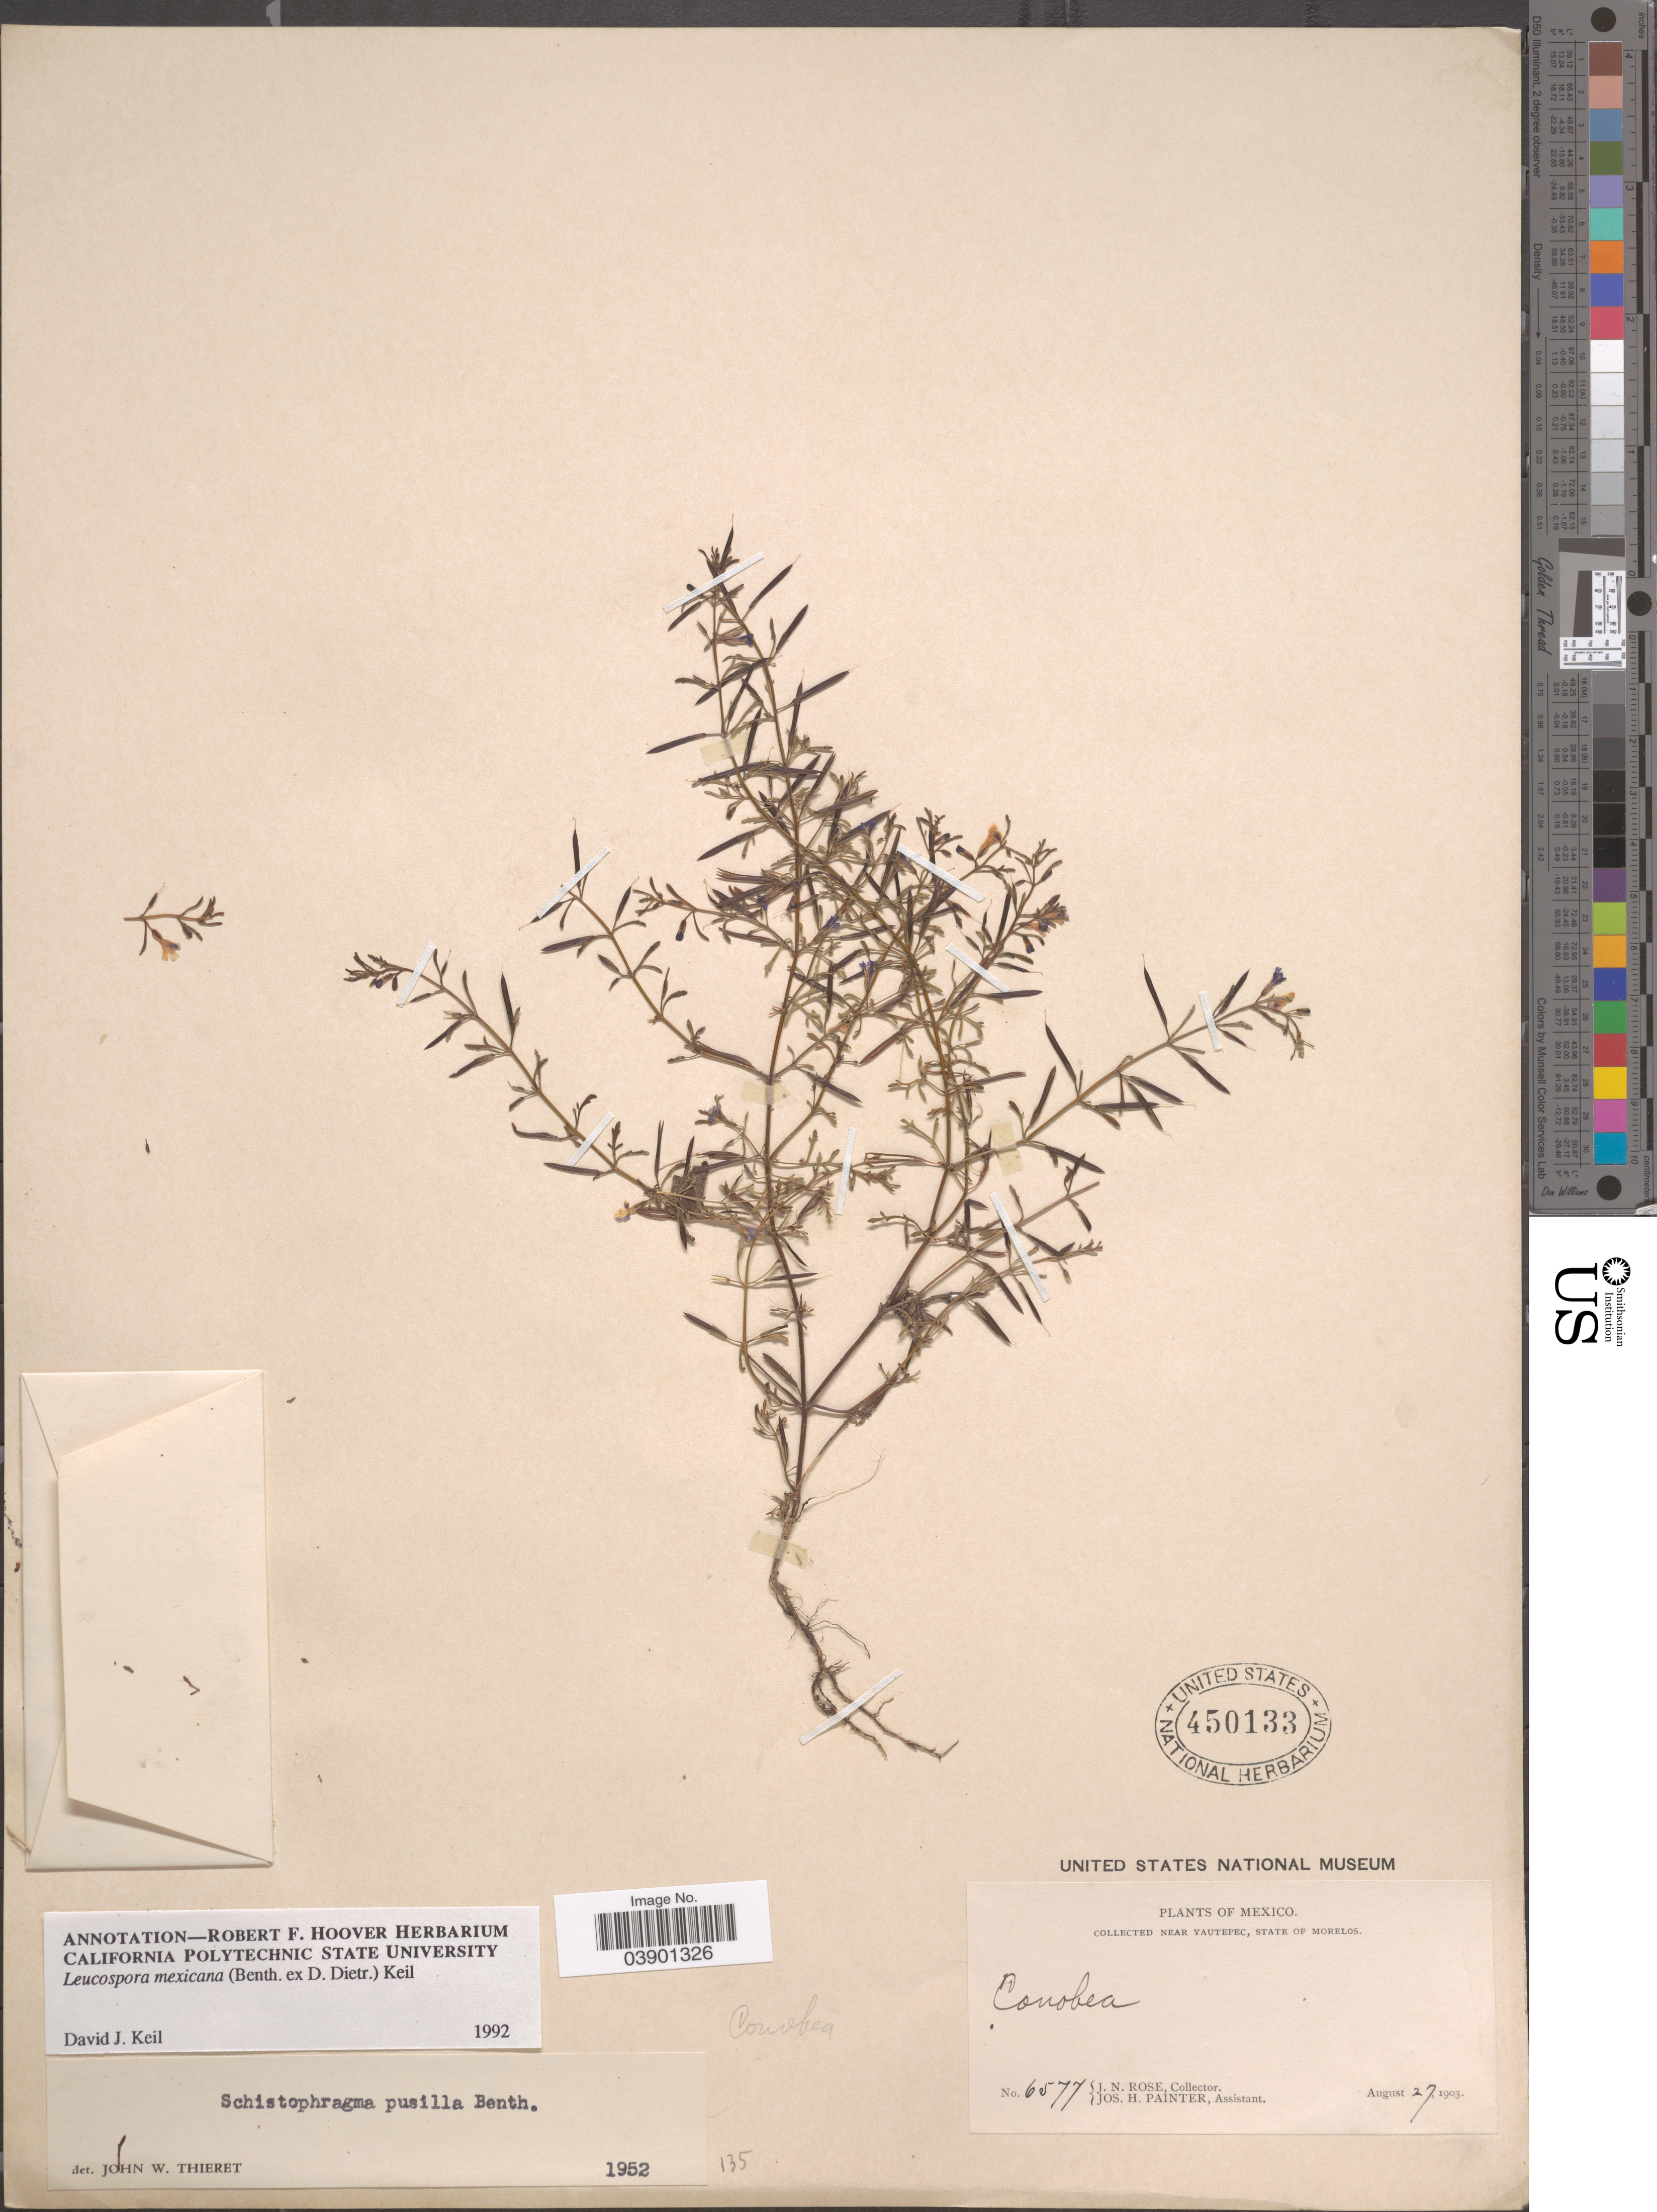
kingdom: Plantae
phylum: Tracheophyta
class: Magnoliopsida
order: Lamiales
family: Plantaginaceae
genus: Schistophragma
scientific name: Schistophragma pusillum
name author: Benth.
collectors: J. N. Rose & J. H. Painter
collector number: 6577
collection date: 1903-08-27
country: Mexico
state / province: Morelos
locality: Near Yautepec.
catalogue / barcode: US 450133